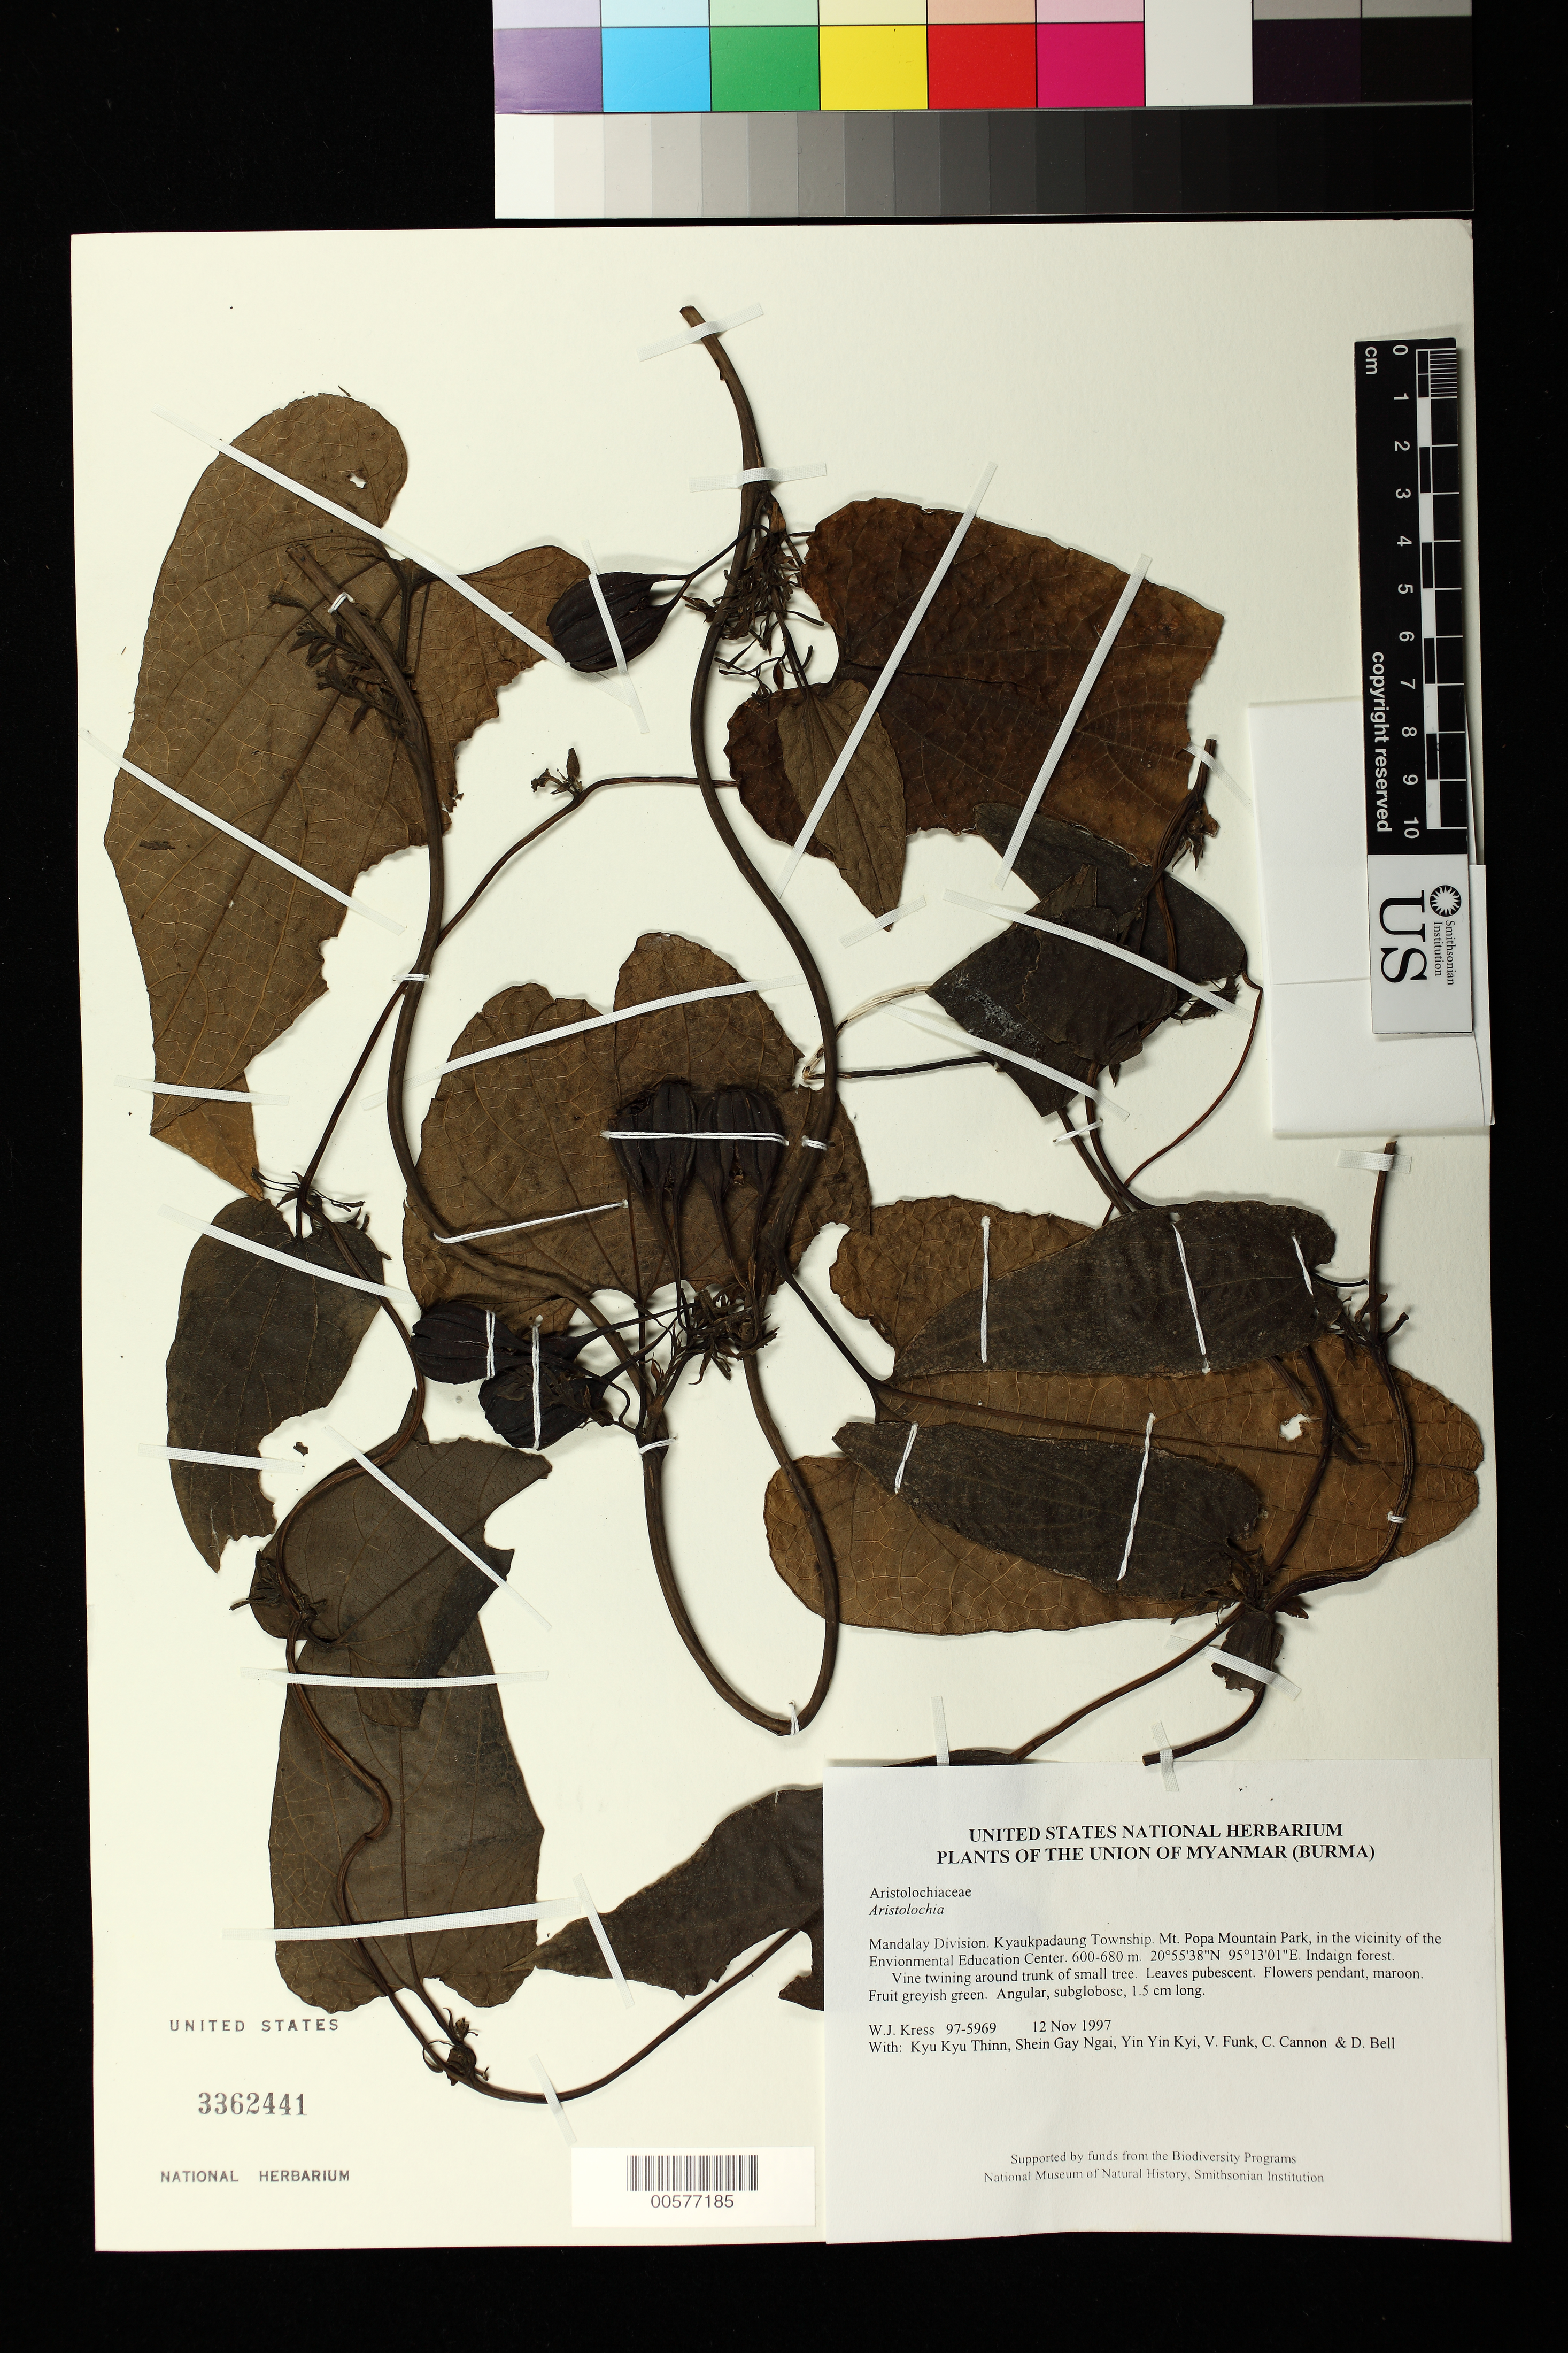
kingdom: Plantae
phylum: Tracheophyta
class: Magnoliopsida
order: Piperales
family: Aristolochiaceae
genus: Aristolochia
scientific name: Aristolochia sp.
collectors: W. J. Kress, Kyu Kyu Thinn, Shein Gay Ngai, Yin Yin Kyi, V. Funk & C. H. Cannon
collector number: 97-5969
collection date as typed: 12 Nov 1997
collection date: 1997-11-12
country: Myanmar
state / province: Mandalay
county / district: Kyaukpadaung Township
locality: Mt. Popa Mountain Park, in the vicinity of the Envionmental Education Center.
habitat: Indaign forest.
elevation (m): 600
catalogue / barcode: US 3362441